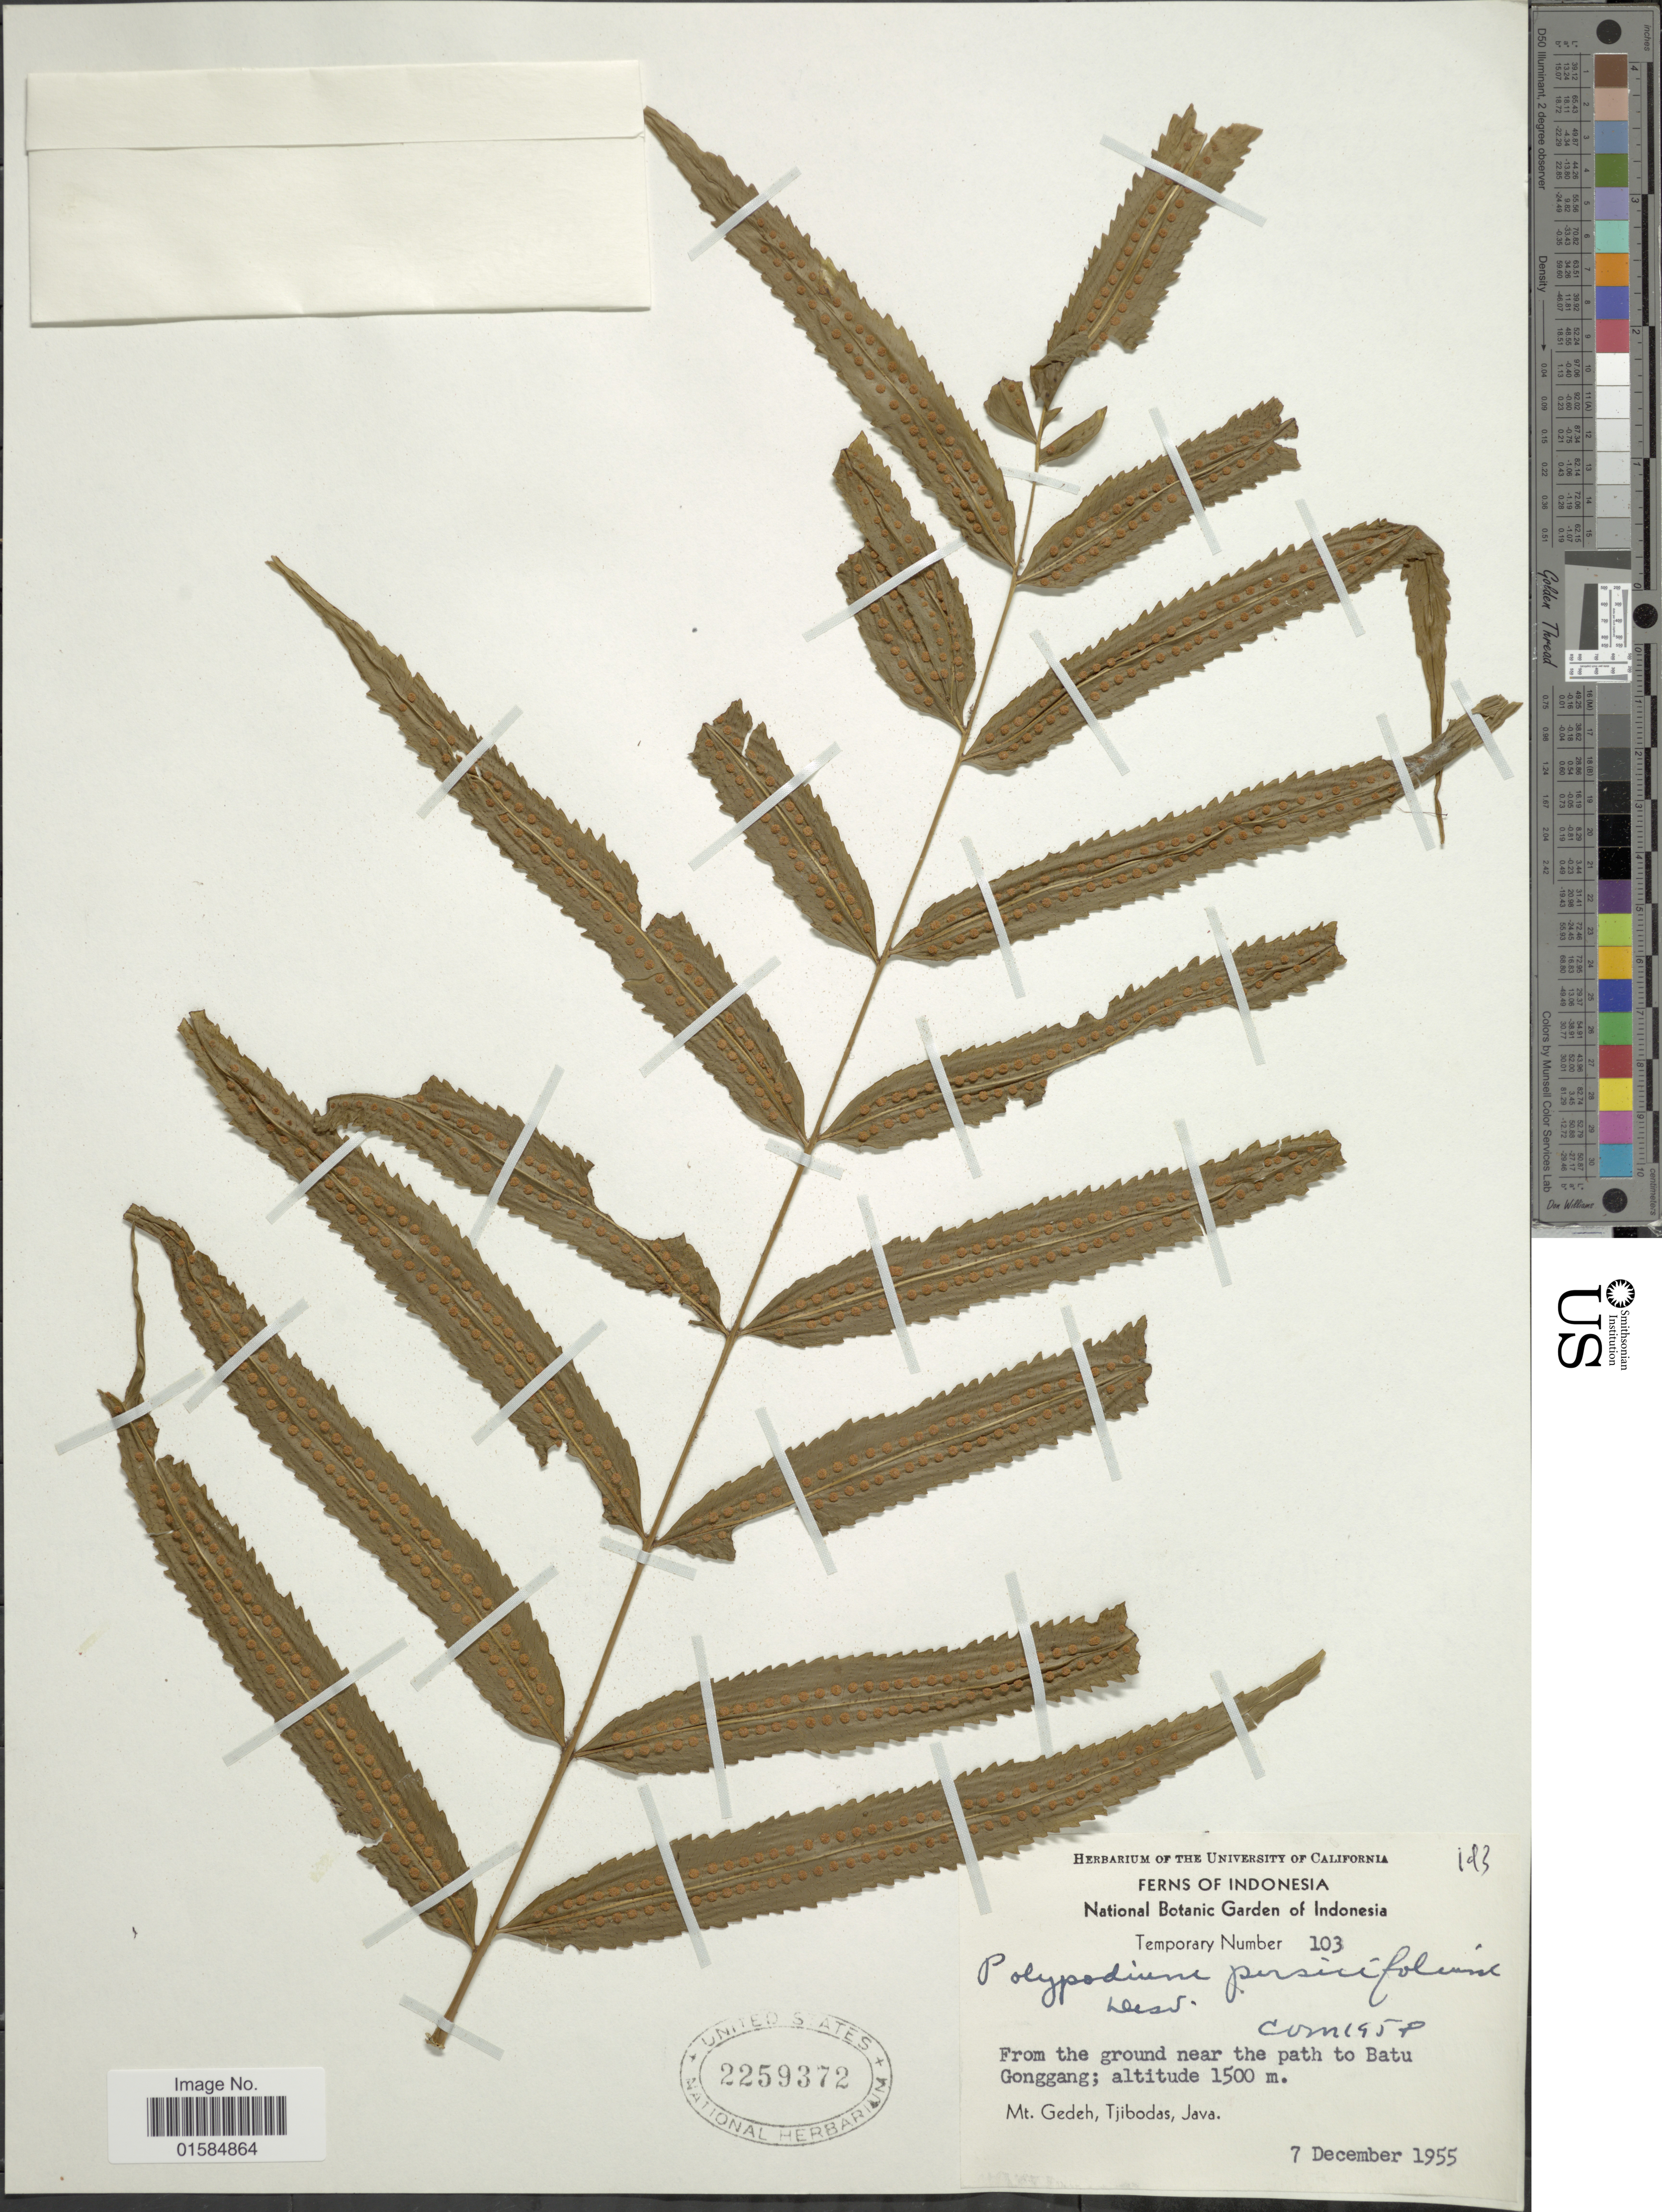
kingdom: Plantae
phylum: Tracheophyta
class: Polypodiopsida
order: Polypodiales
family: Polypodiaceae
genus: Goniophlebium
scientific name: Goniophlebium persicifolium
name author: (Desv.) Bedd.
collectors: ex herb. Univ. of California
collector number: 103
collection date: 1955-12-07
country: Indonesia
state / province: Java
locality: Near the path to Batu Gonggang, Mt. Gedeh, Tjibodas, Java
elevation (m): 1500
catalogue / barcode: US 2259372